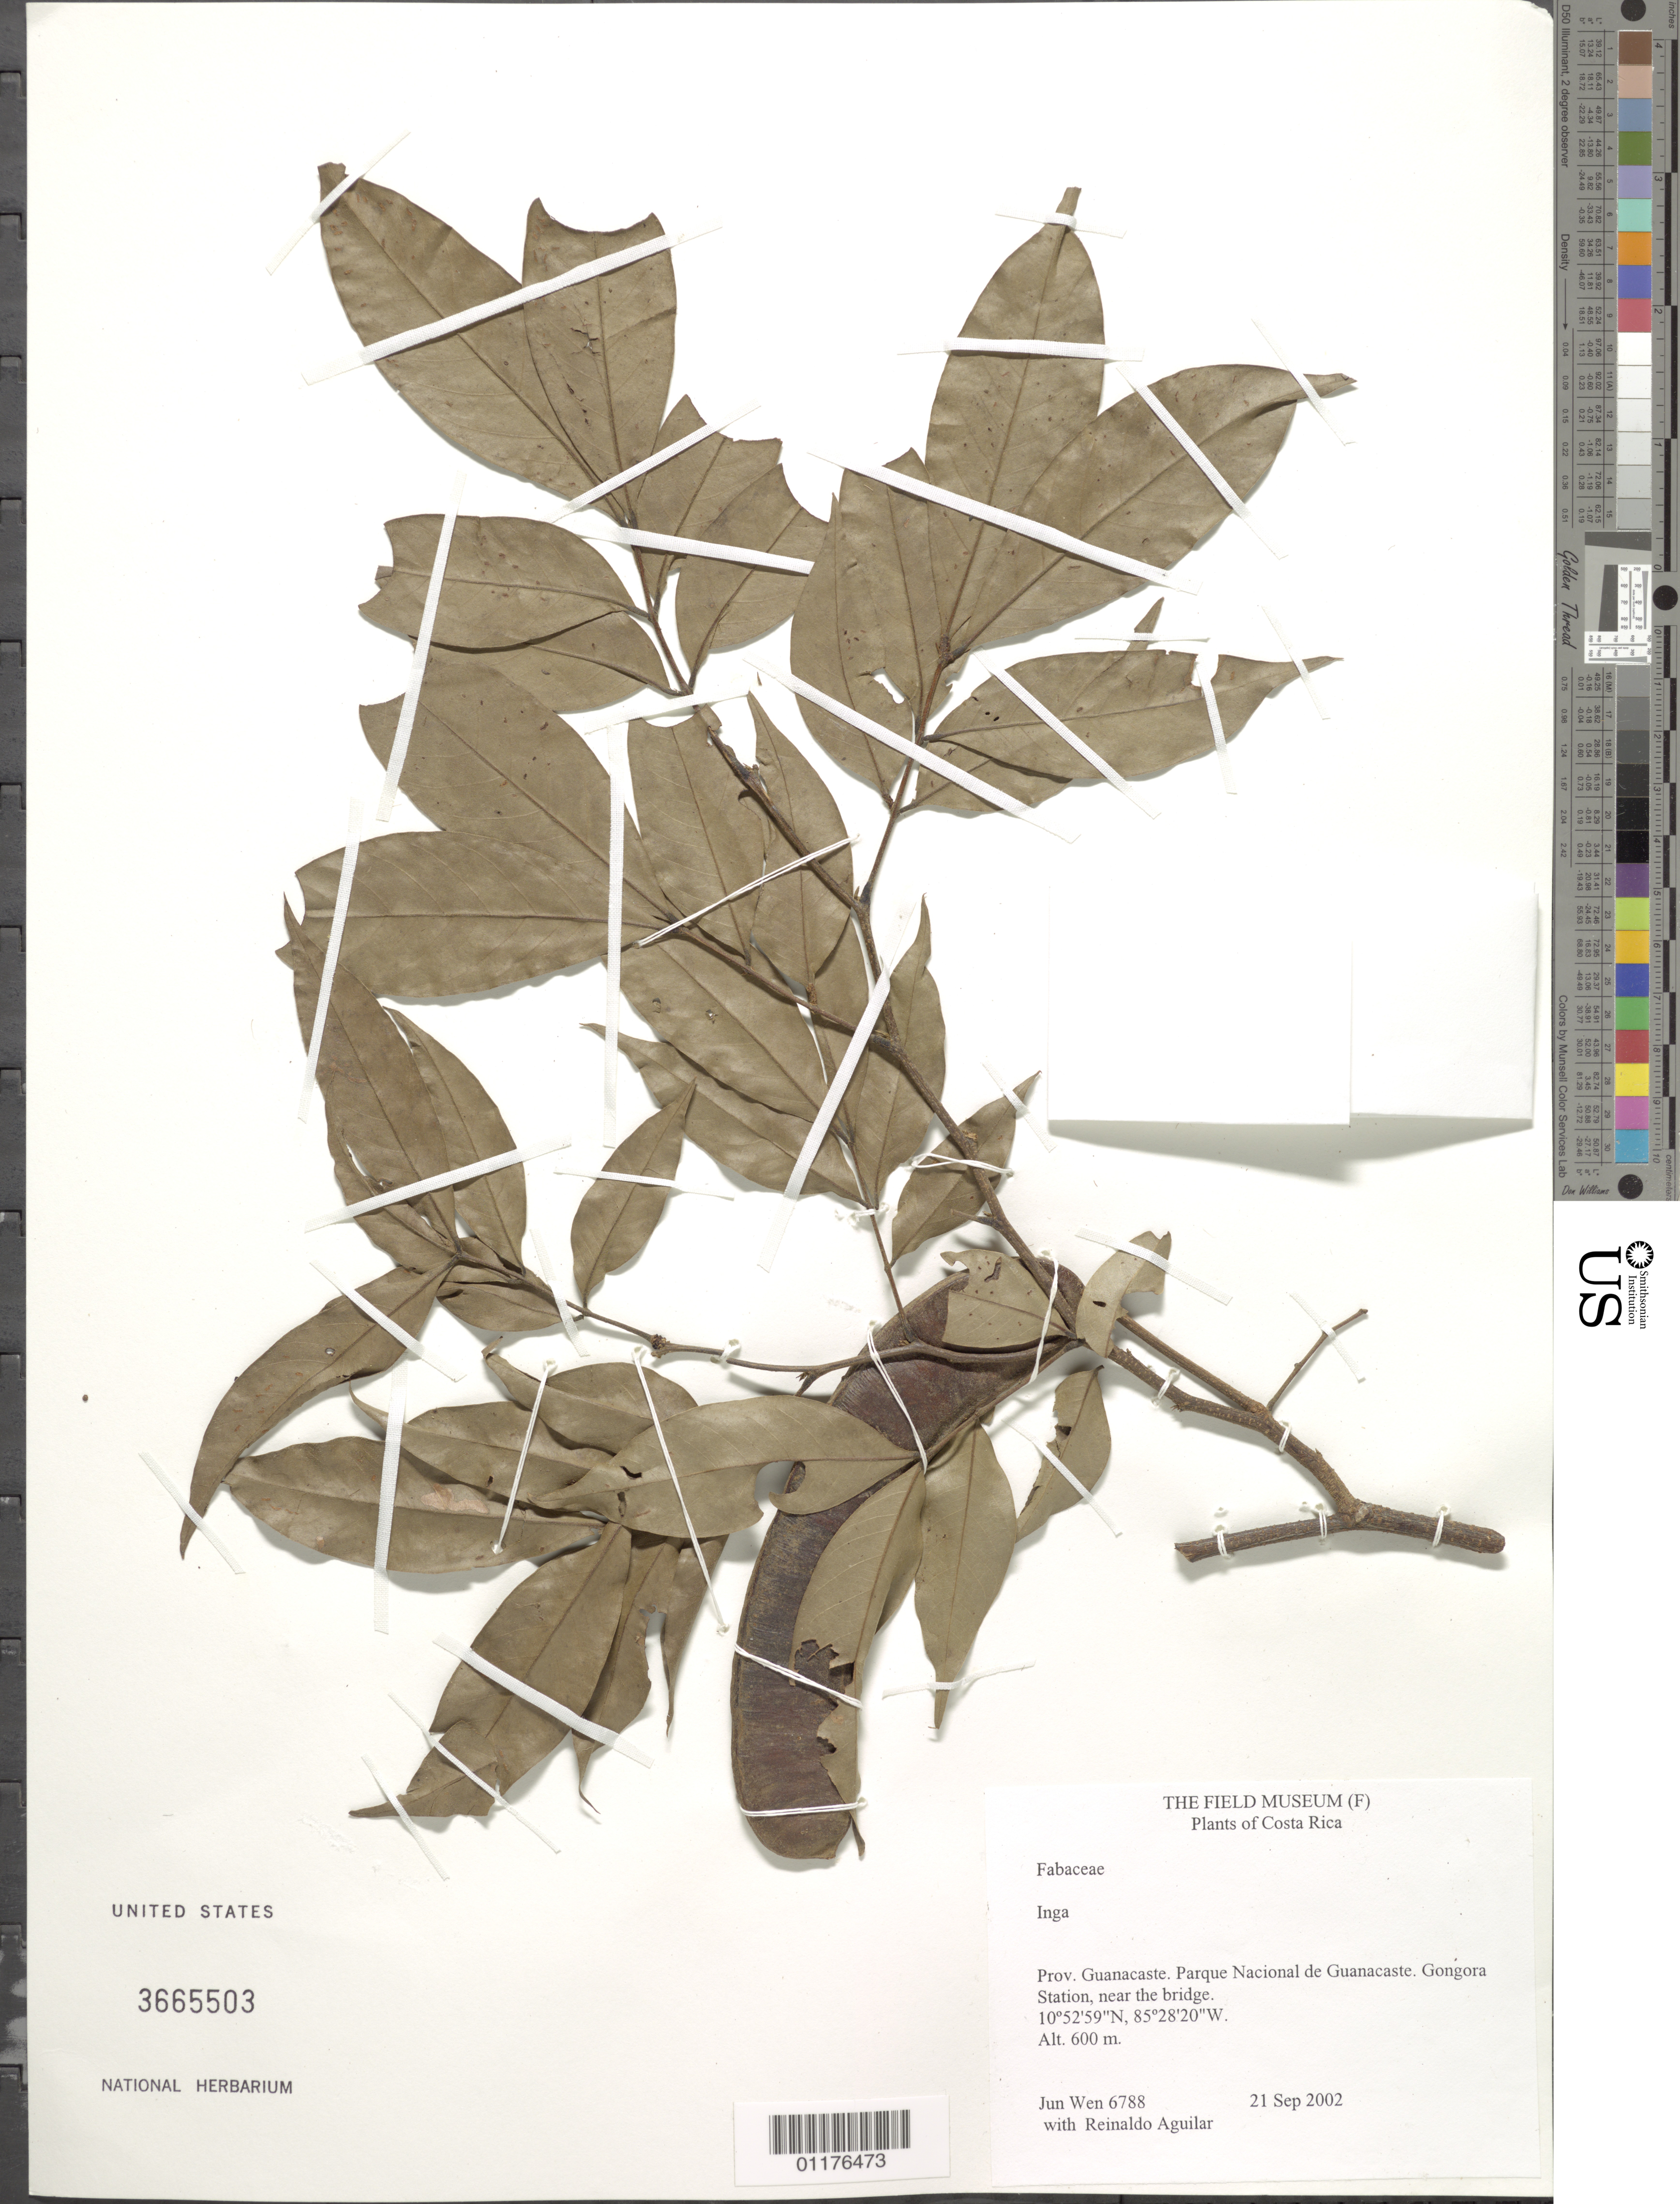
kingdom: Plantae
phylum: Tracheophyta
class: Magnoliopsida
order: Fabales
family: Fabaceae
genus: Inga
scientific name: Inga sp.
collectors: J. Wen & R. Aguilar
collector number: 6788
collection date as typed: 21 Sep 2002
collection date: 2002-09-21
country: Costa Rica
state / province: Guanacaste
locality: Parque Nacional de Guanacaste. Gongora Station, near the bridge.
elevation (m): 600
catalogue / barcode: US 3665503